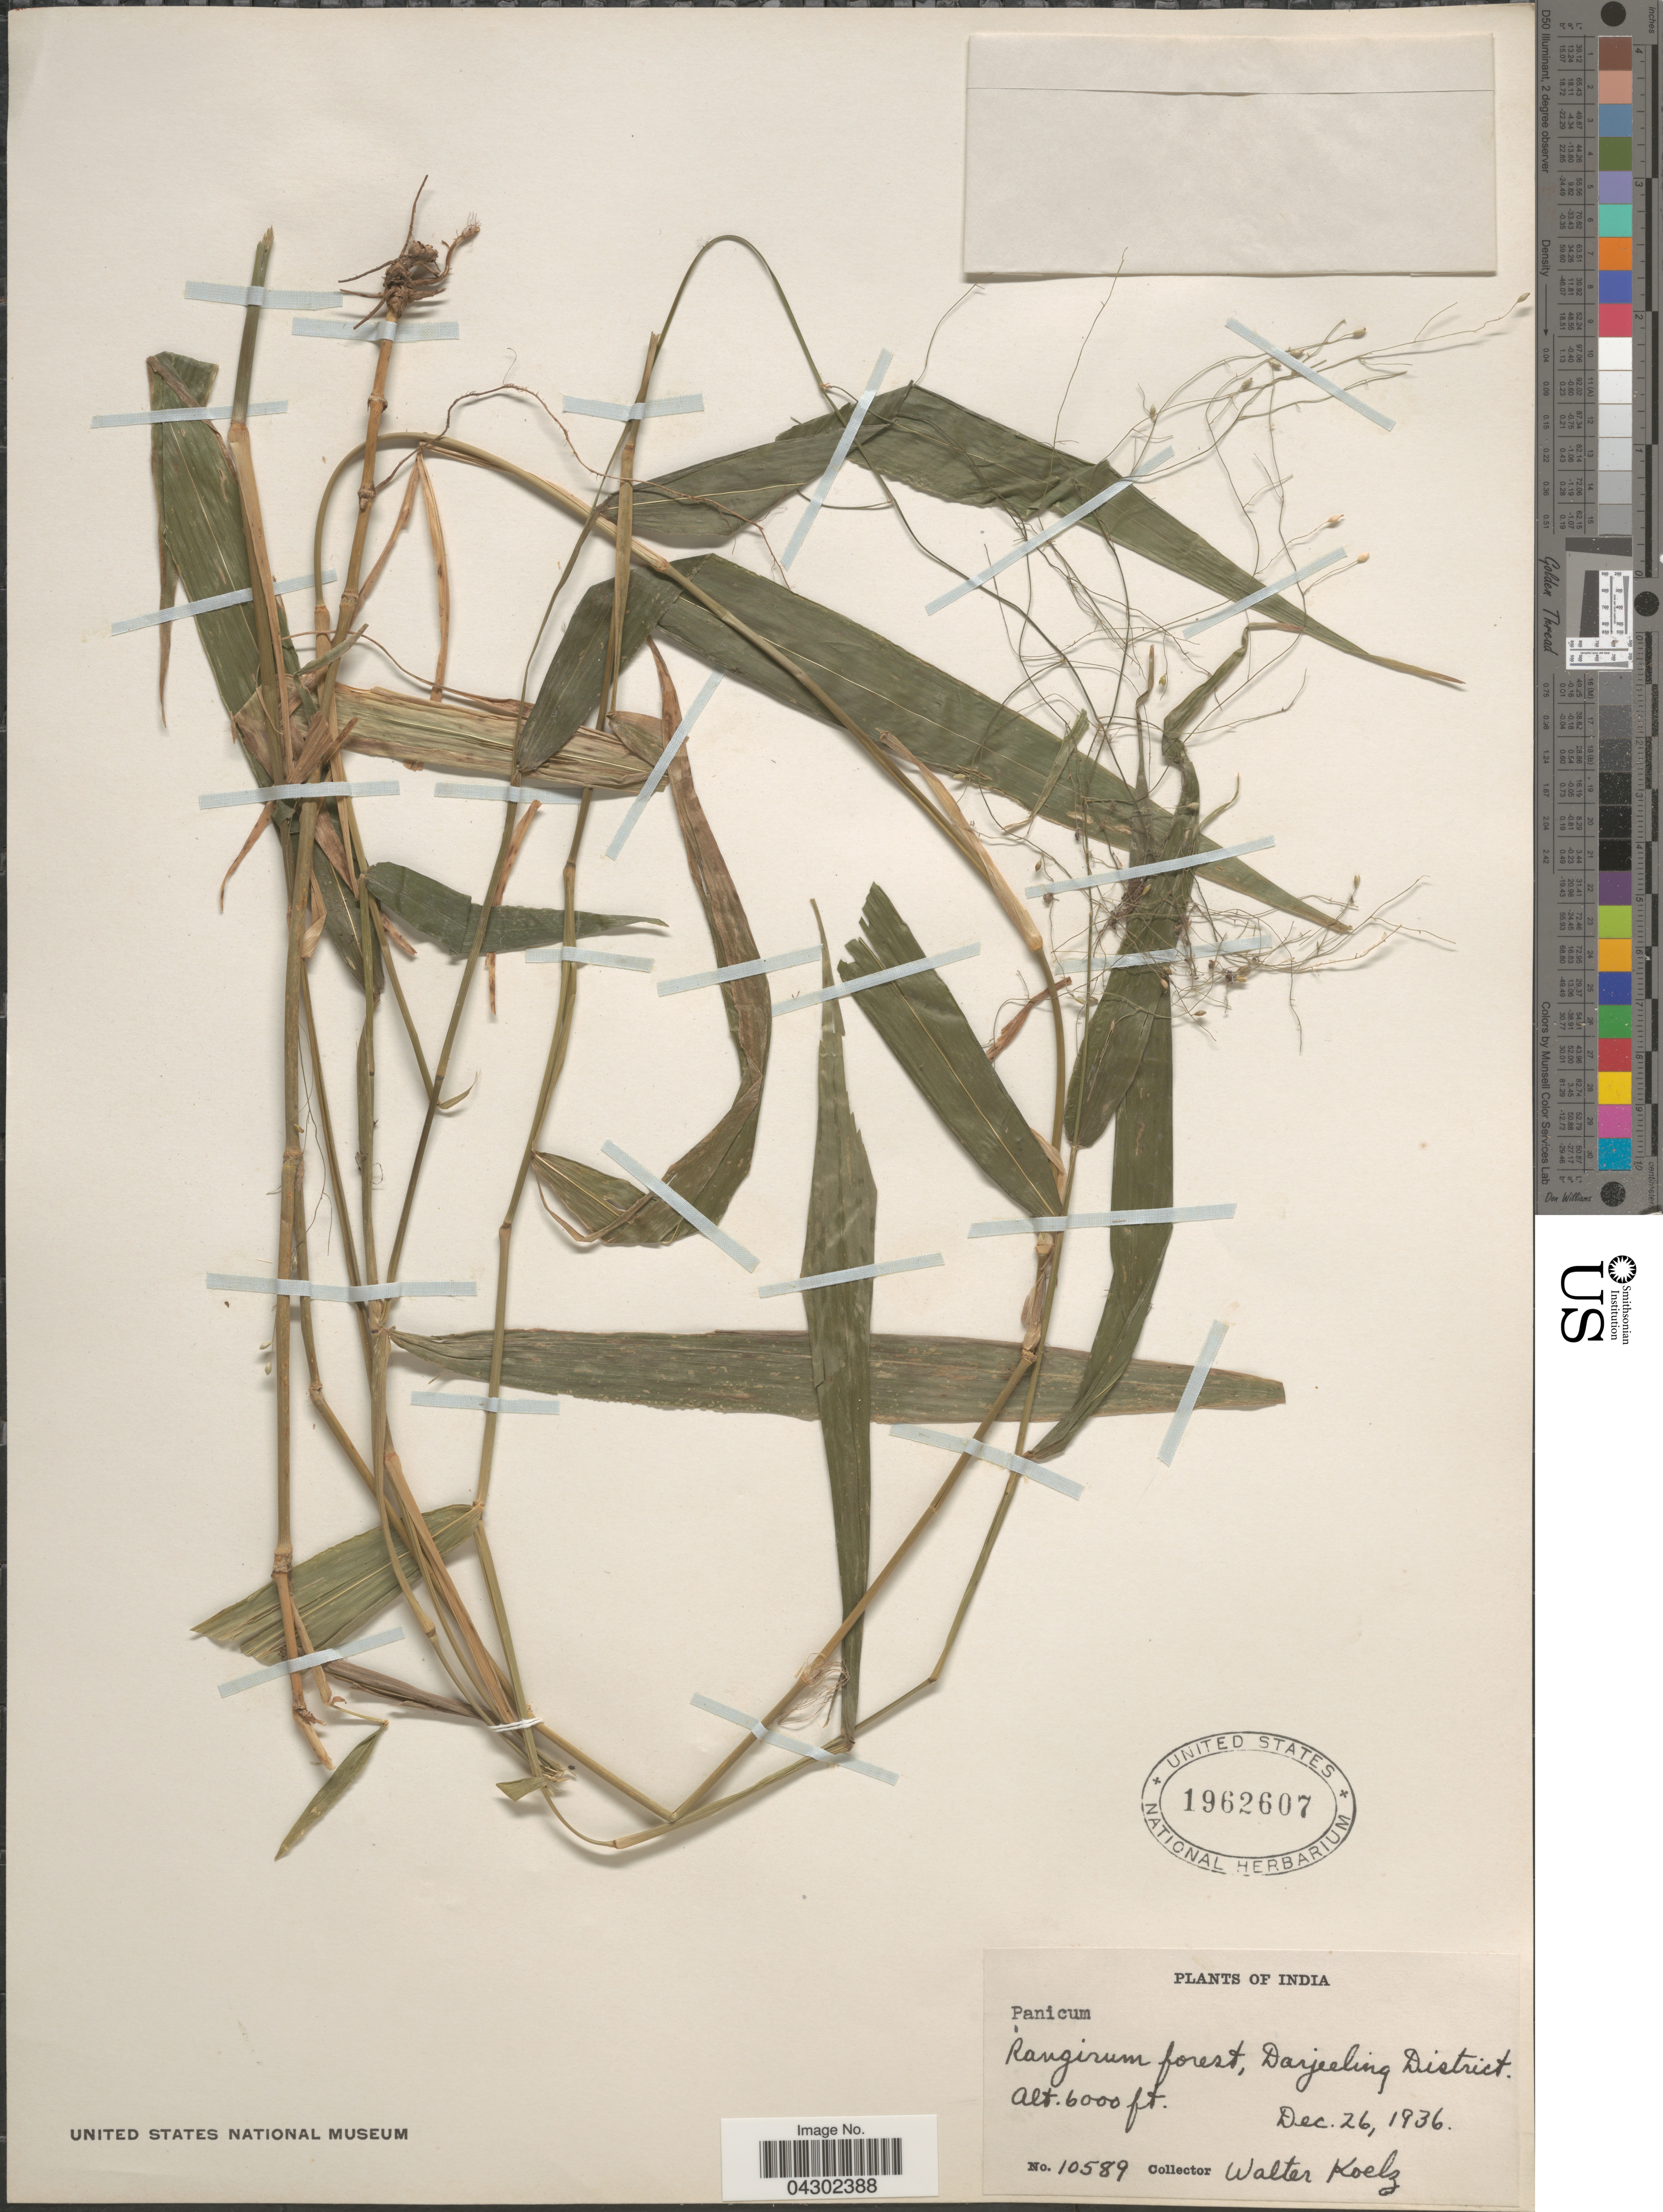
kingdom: Plantae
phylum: Tracheophyta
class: Liliopsida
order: Poales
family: Poaceae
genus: Panicum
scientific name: Panicum sp.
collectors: W. N. Koelz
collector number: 10589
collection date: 1936-12-26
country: India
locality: Rangirum forest, Darjeeling District.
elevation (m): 1829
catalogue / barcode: US 1962607